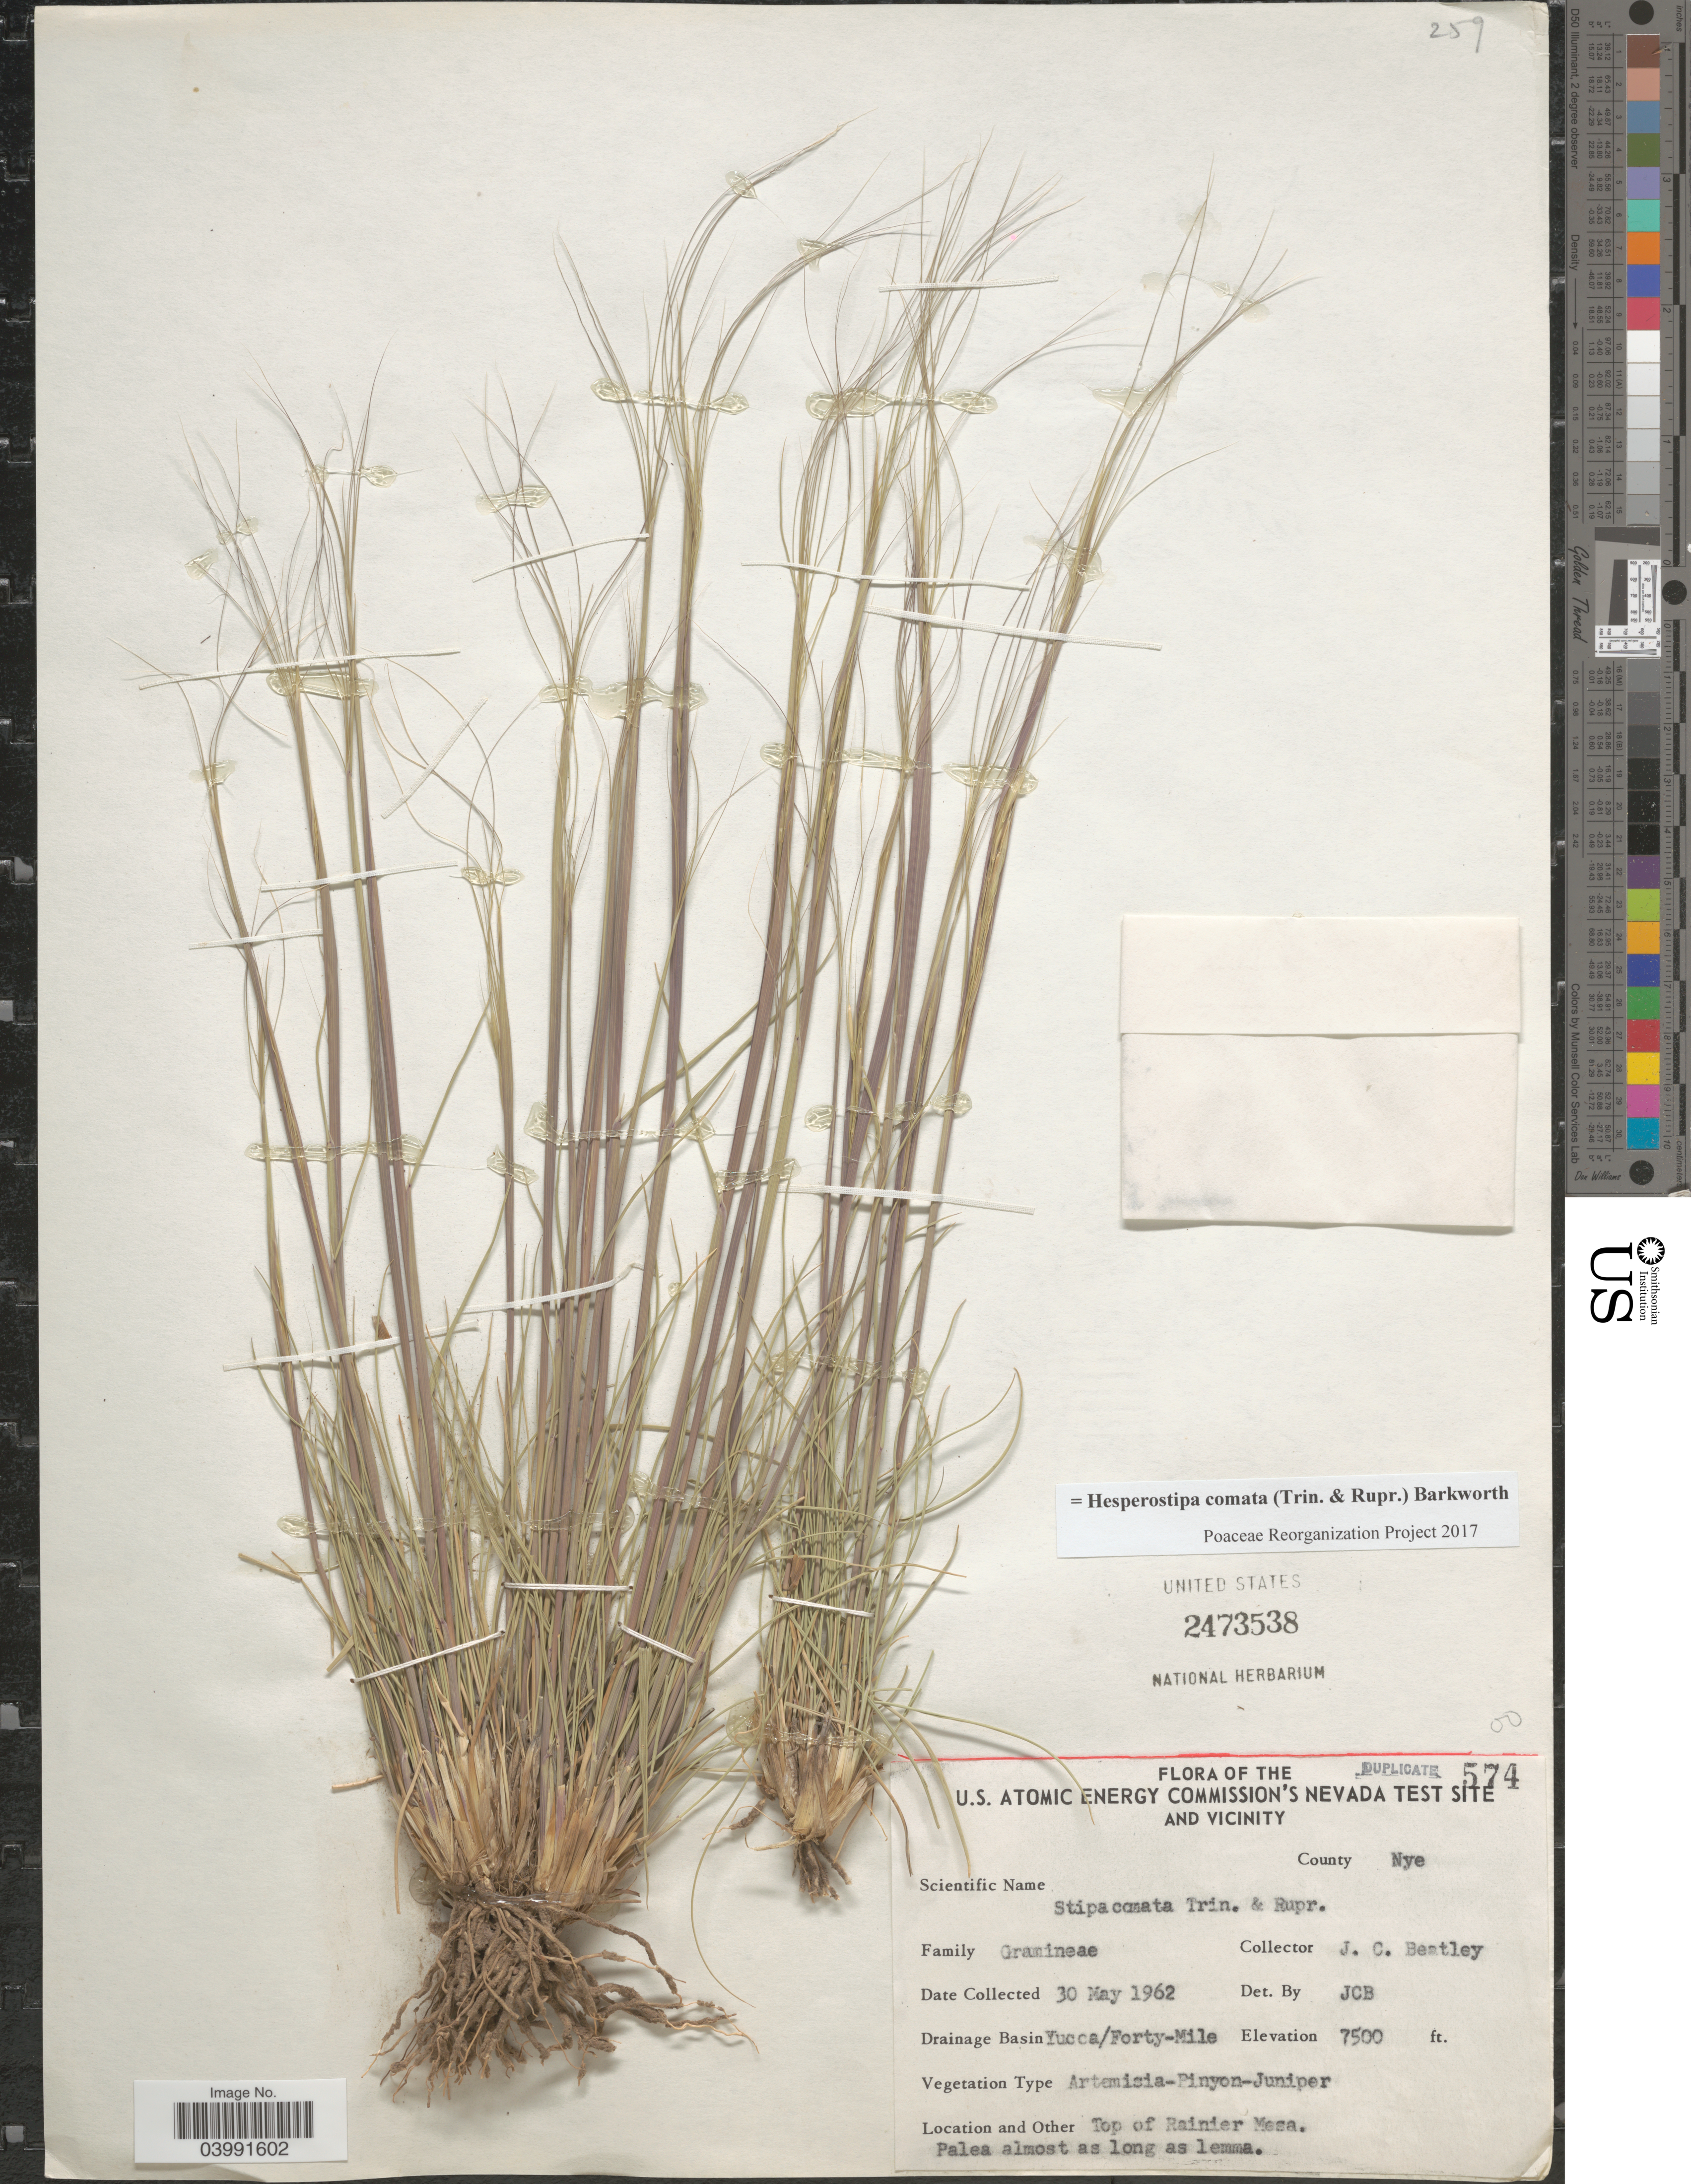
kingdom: Plantae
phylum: Tracheophyta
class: Liliopsida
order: Poales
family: Poaceae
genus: Hesperostipa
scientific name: Hesperostipa comata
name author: (Trin. & Rupr.) Barkworth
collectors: J. C. Beatley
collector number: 574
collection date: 1962-05-30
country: United States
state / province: Nevada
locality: The U.S. Atomic Energy Commission's Nevada Test Site and vicinity. County Nye. Drainage Basin Yucca/Forty-Mile. Top of Rainier Mesa.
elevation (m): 2286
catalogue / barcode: US 2473538